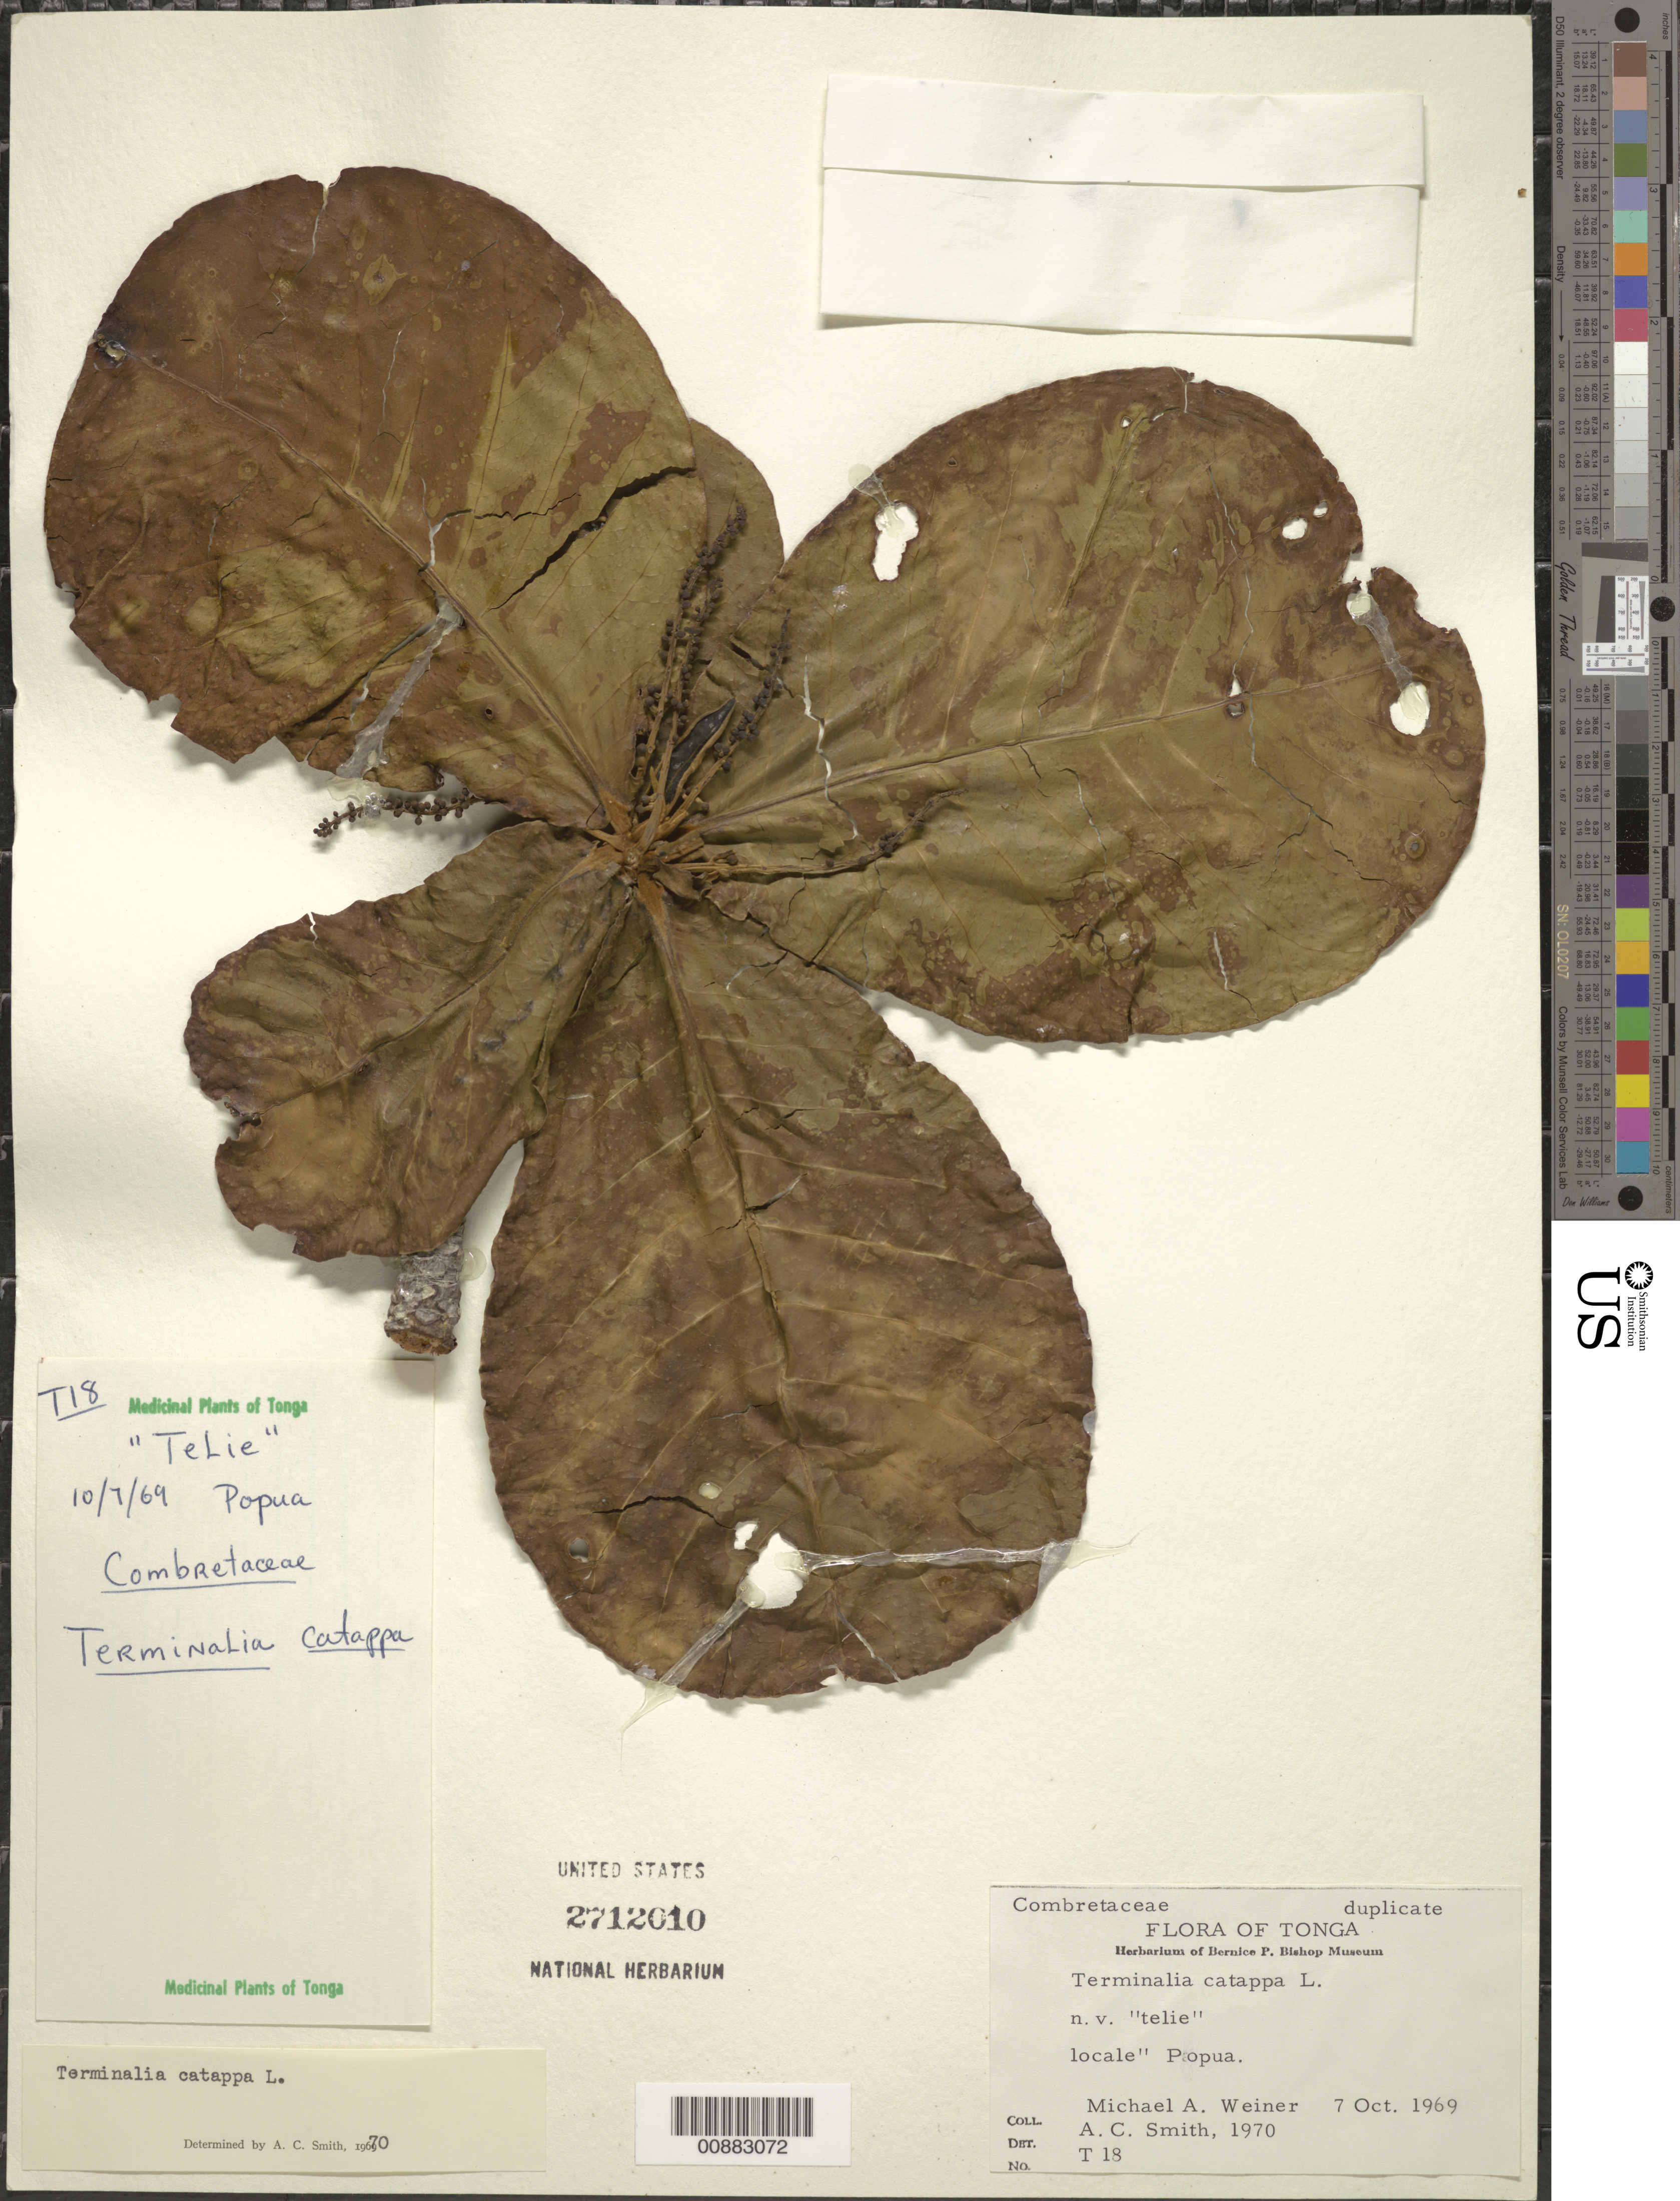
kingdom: Plantae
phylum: Tracheophyta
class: Magnoliopsida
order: Myrtales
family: Combretaceae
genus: Terminalia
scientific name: Terminalia catappa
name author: L.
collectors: M. Weiner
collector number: T 18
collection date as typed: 07 Oct 1969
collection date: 1969-10-07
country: Tonga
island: Tongatapu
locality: Popua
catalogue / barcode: US 2712010